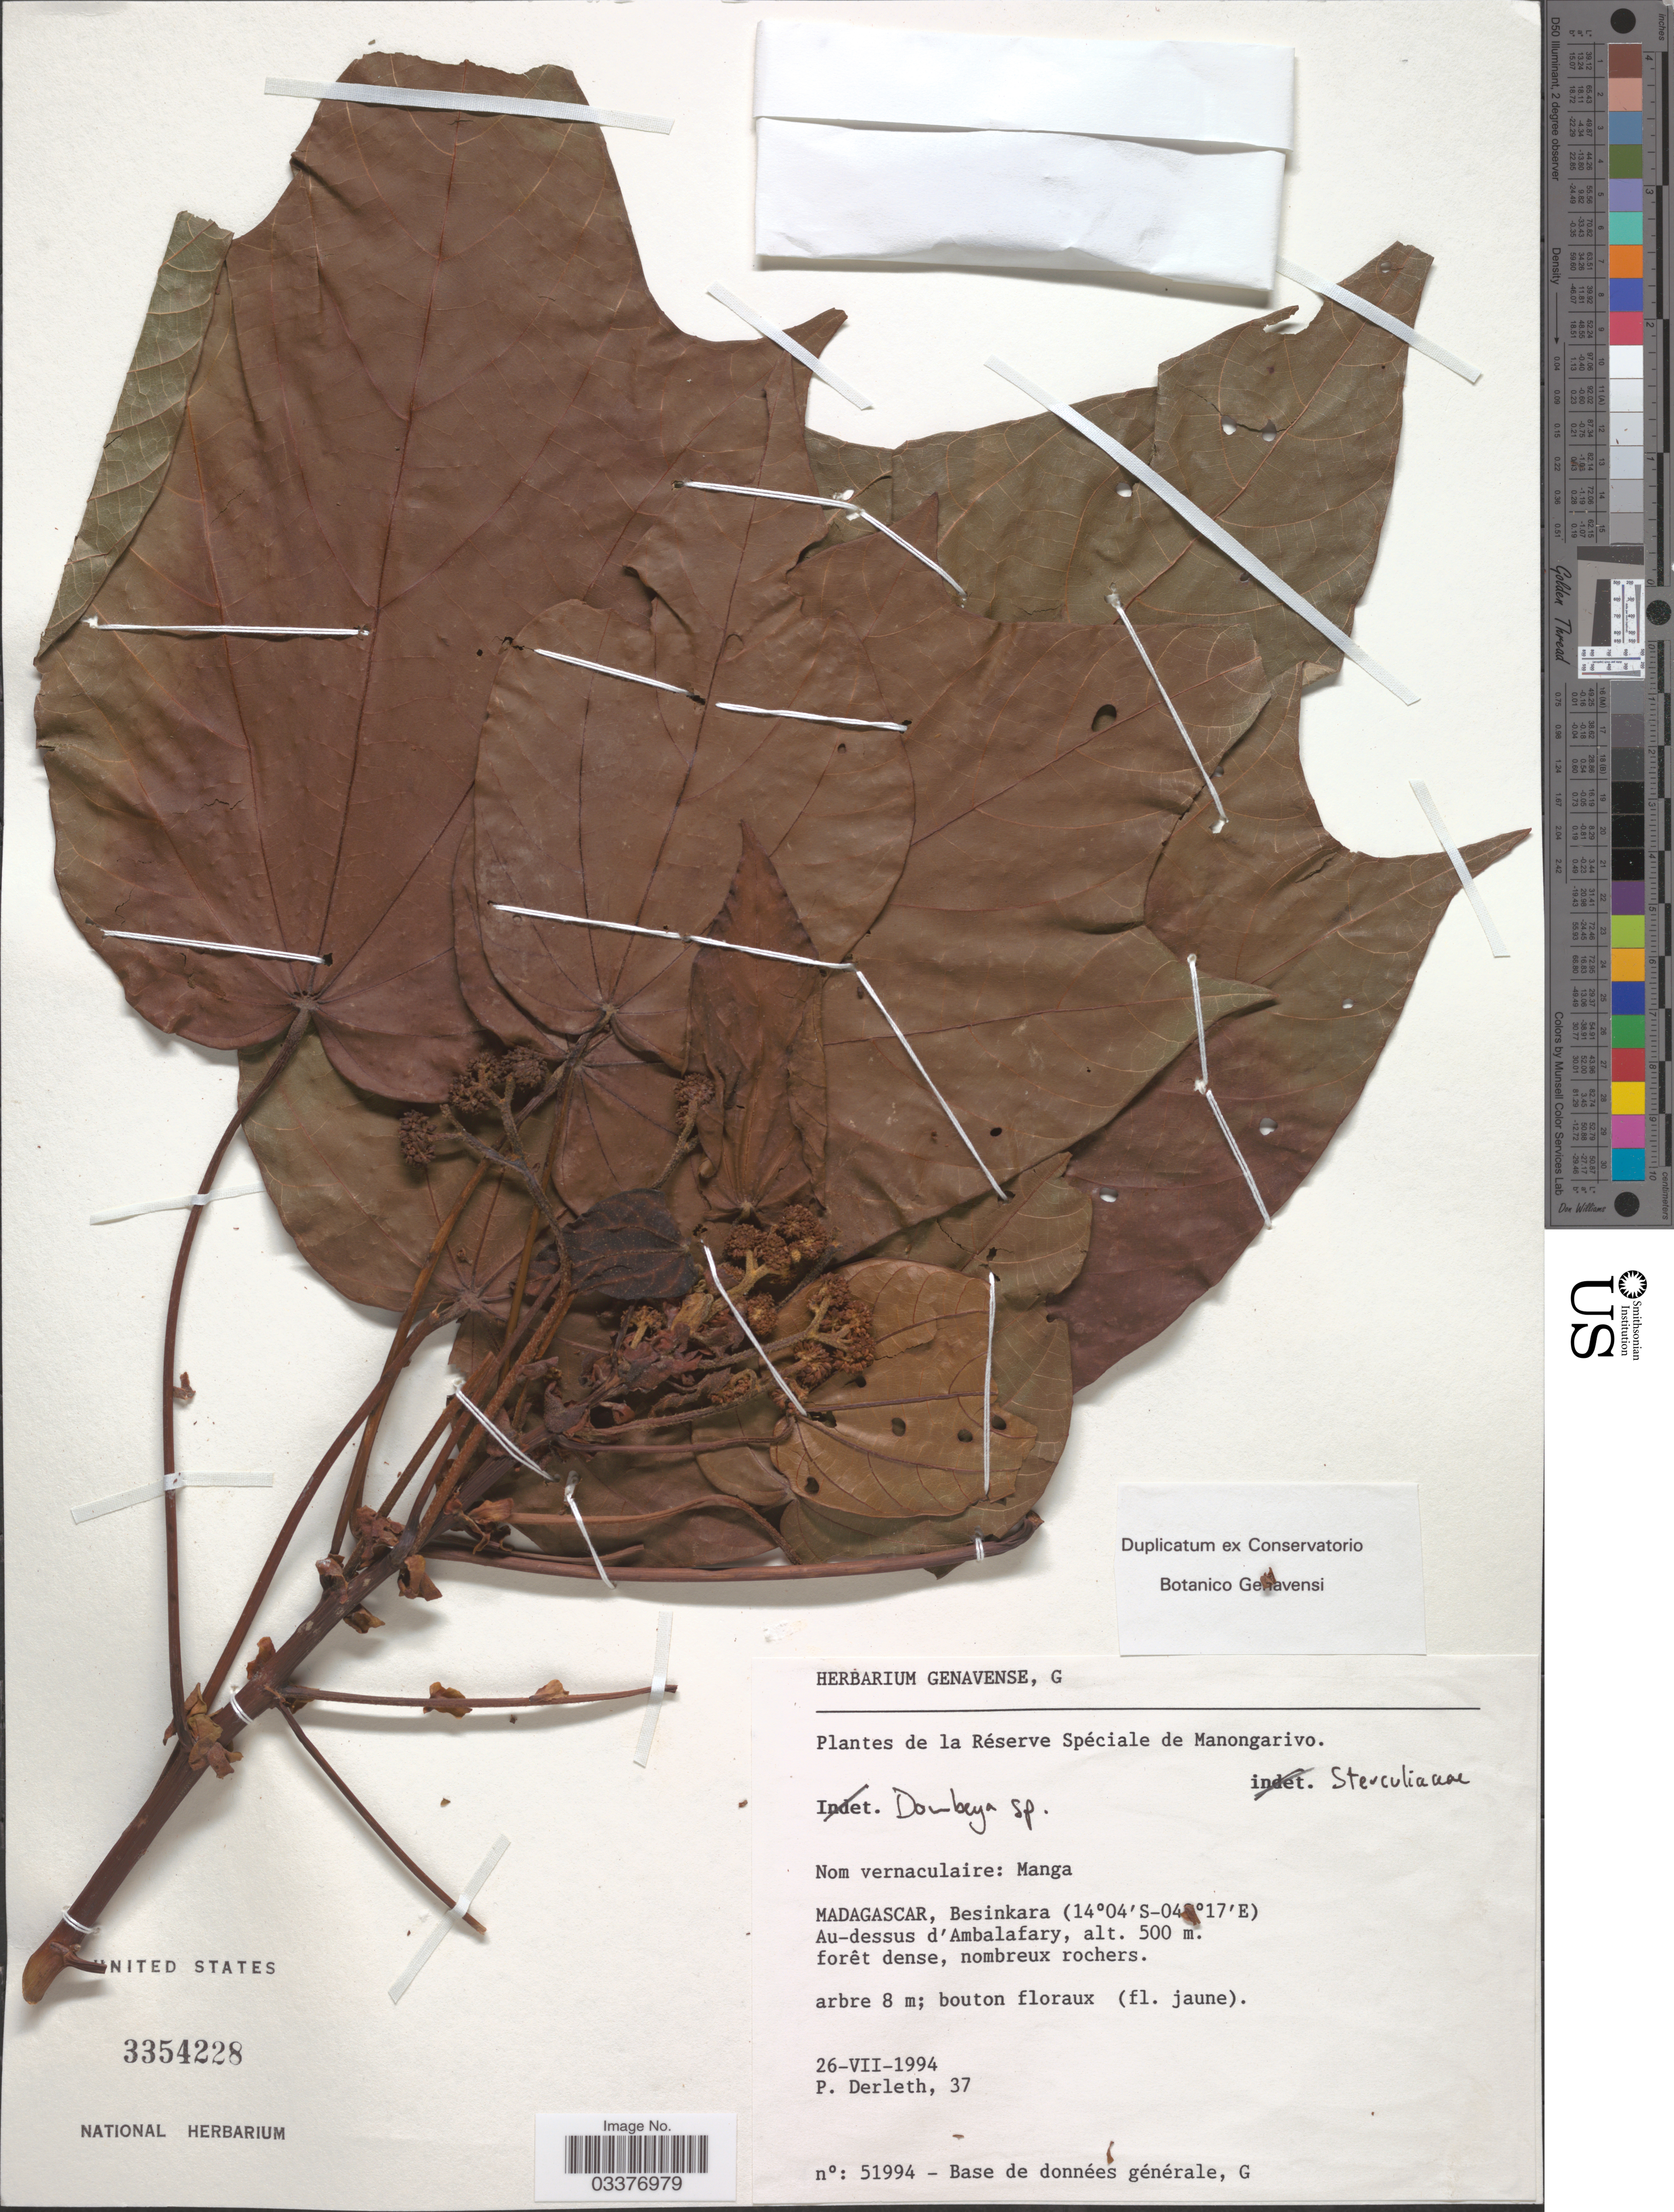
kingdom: Plantae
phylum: Tracheophyta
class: Magnoliopsida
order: Malvales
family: Malvaceae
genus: Dombeya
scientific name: Dombeya sp.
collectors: P. Derleth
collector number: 37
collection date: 1994-07-26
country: Madagascar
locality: Besinkara, Au-dessus d'Ambalafary.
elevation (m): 500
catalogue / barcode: US 3354228